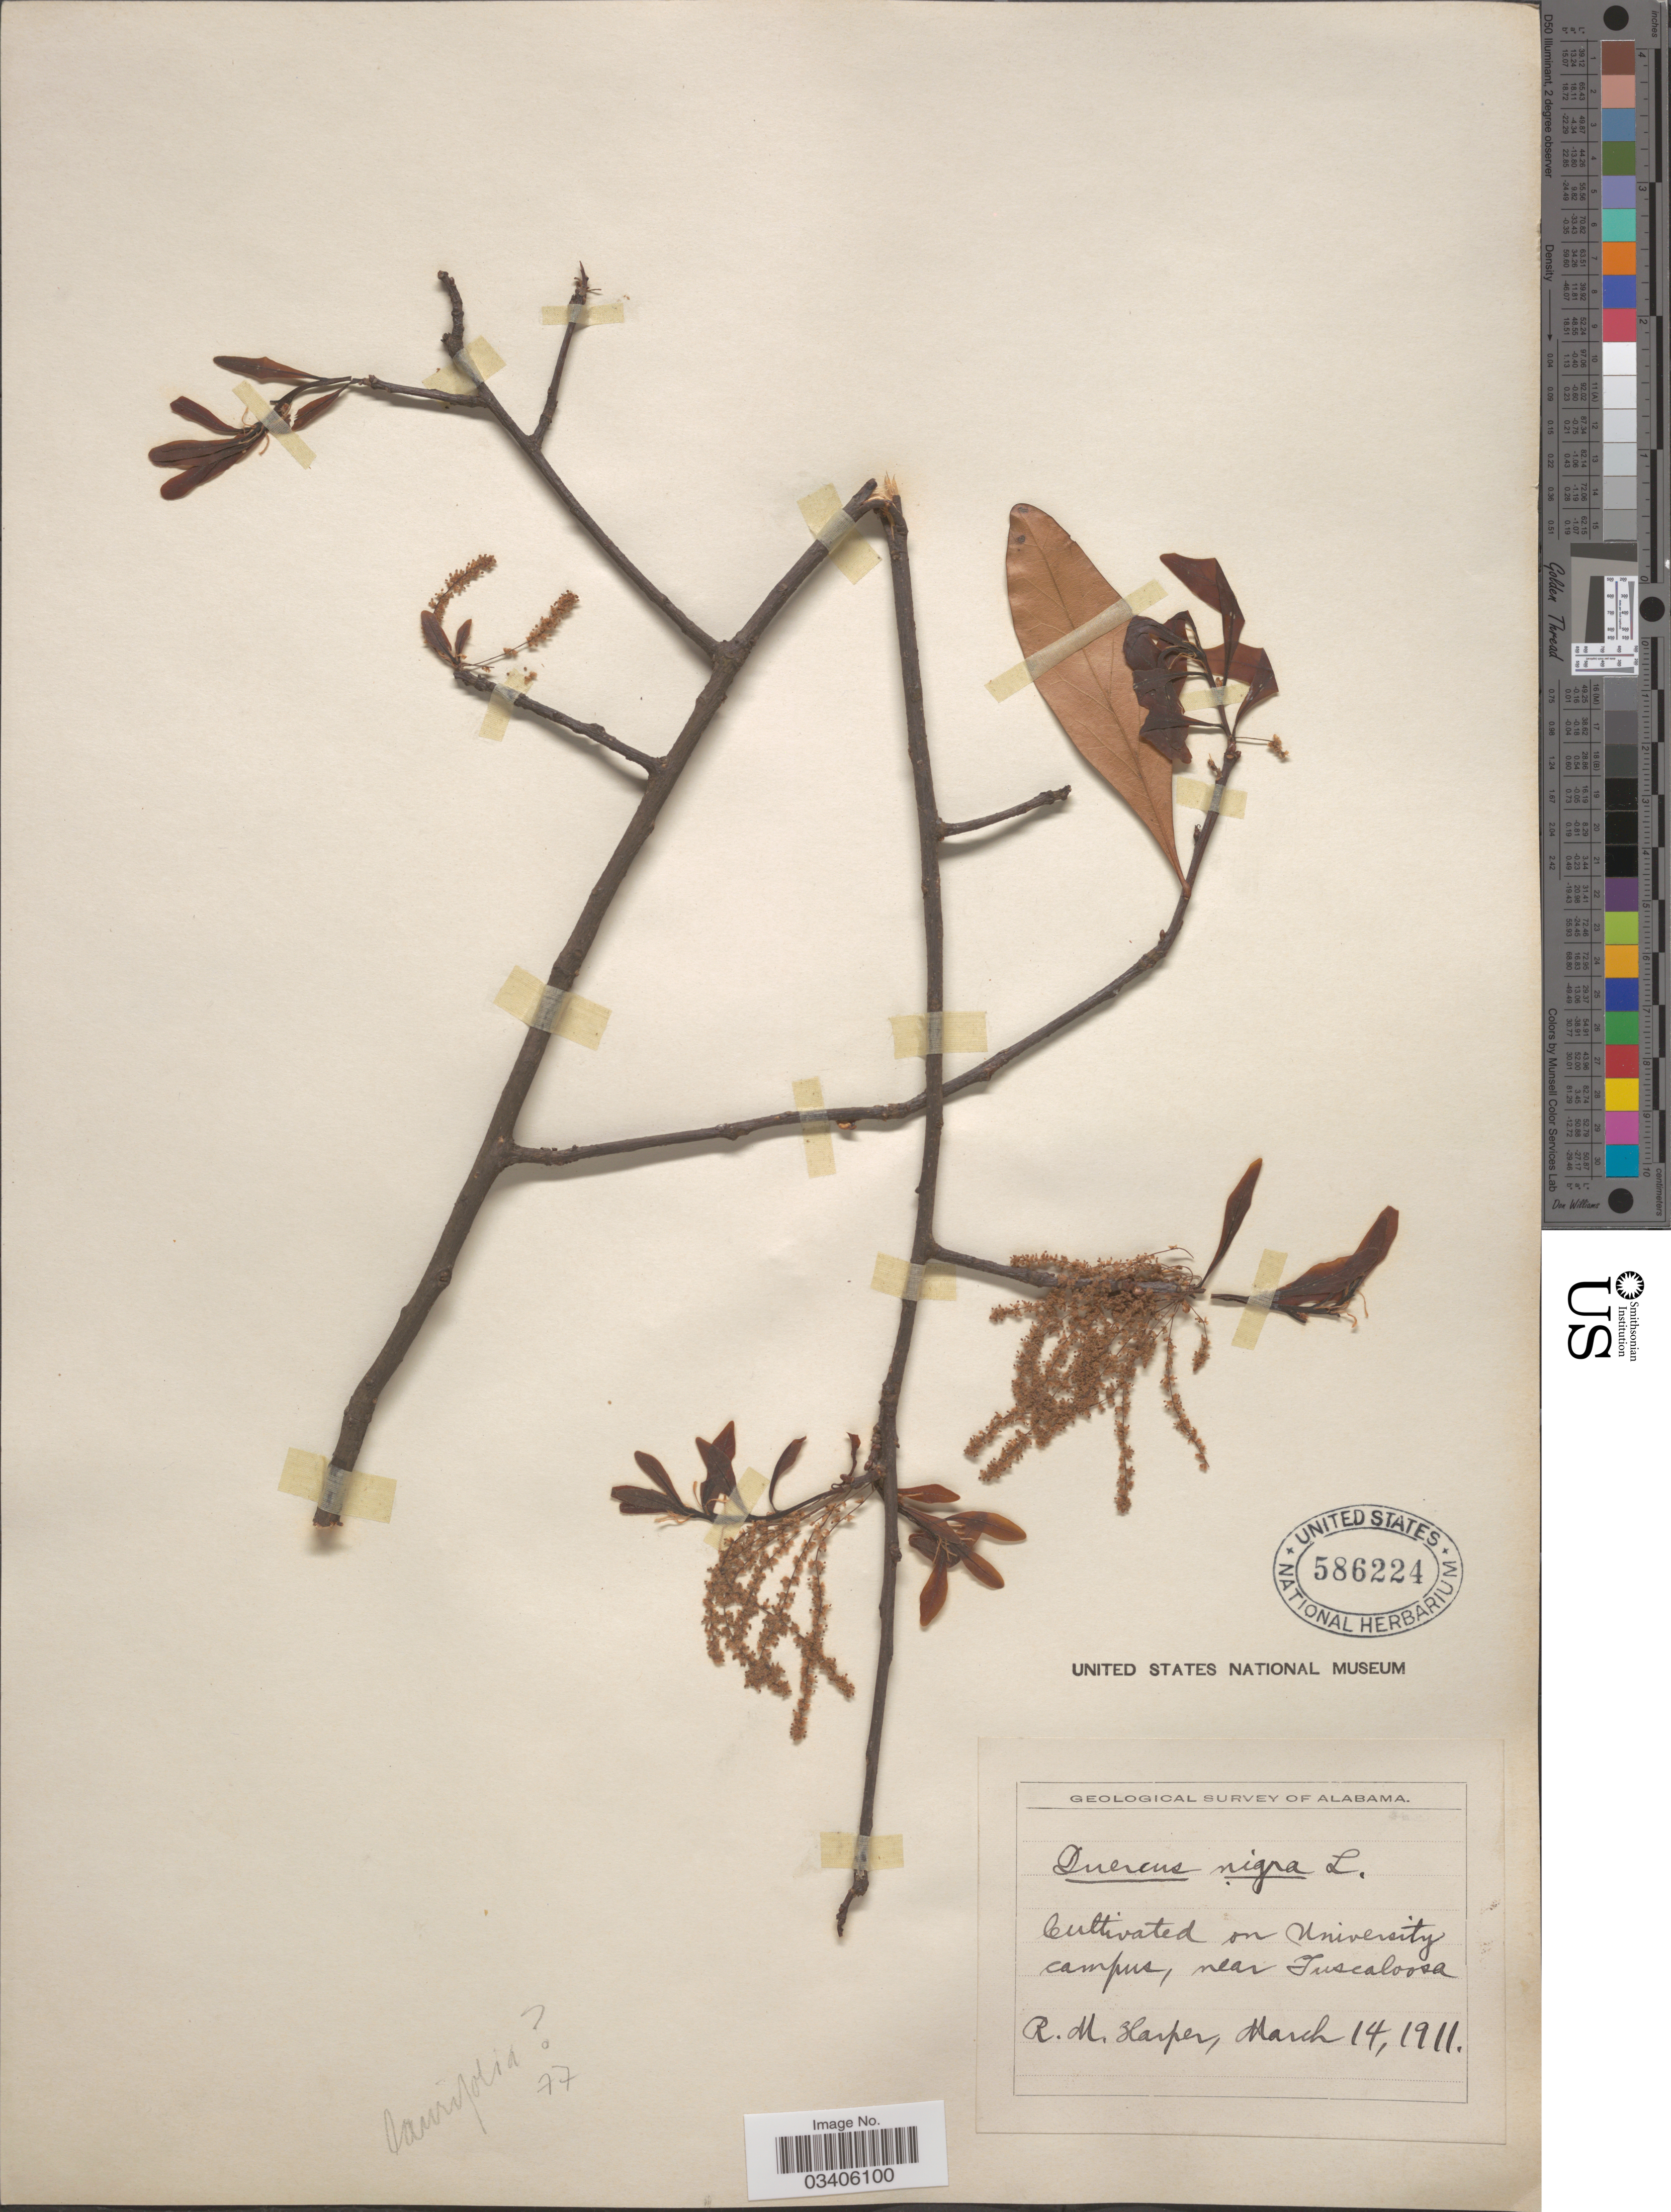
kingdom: Plantae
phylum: Tracheophyta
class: Magnoliopsida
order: Fagales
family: Fagaceae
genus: Quercus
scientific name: Quercus laurifolia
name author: Michx.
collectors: R. Harper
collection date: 1911-03-14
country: United States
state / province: Alabama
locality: University campus, near Tuscaloosa.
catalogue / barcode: US 586224